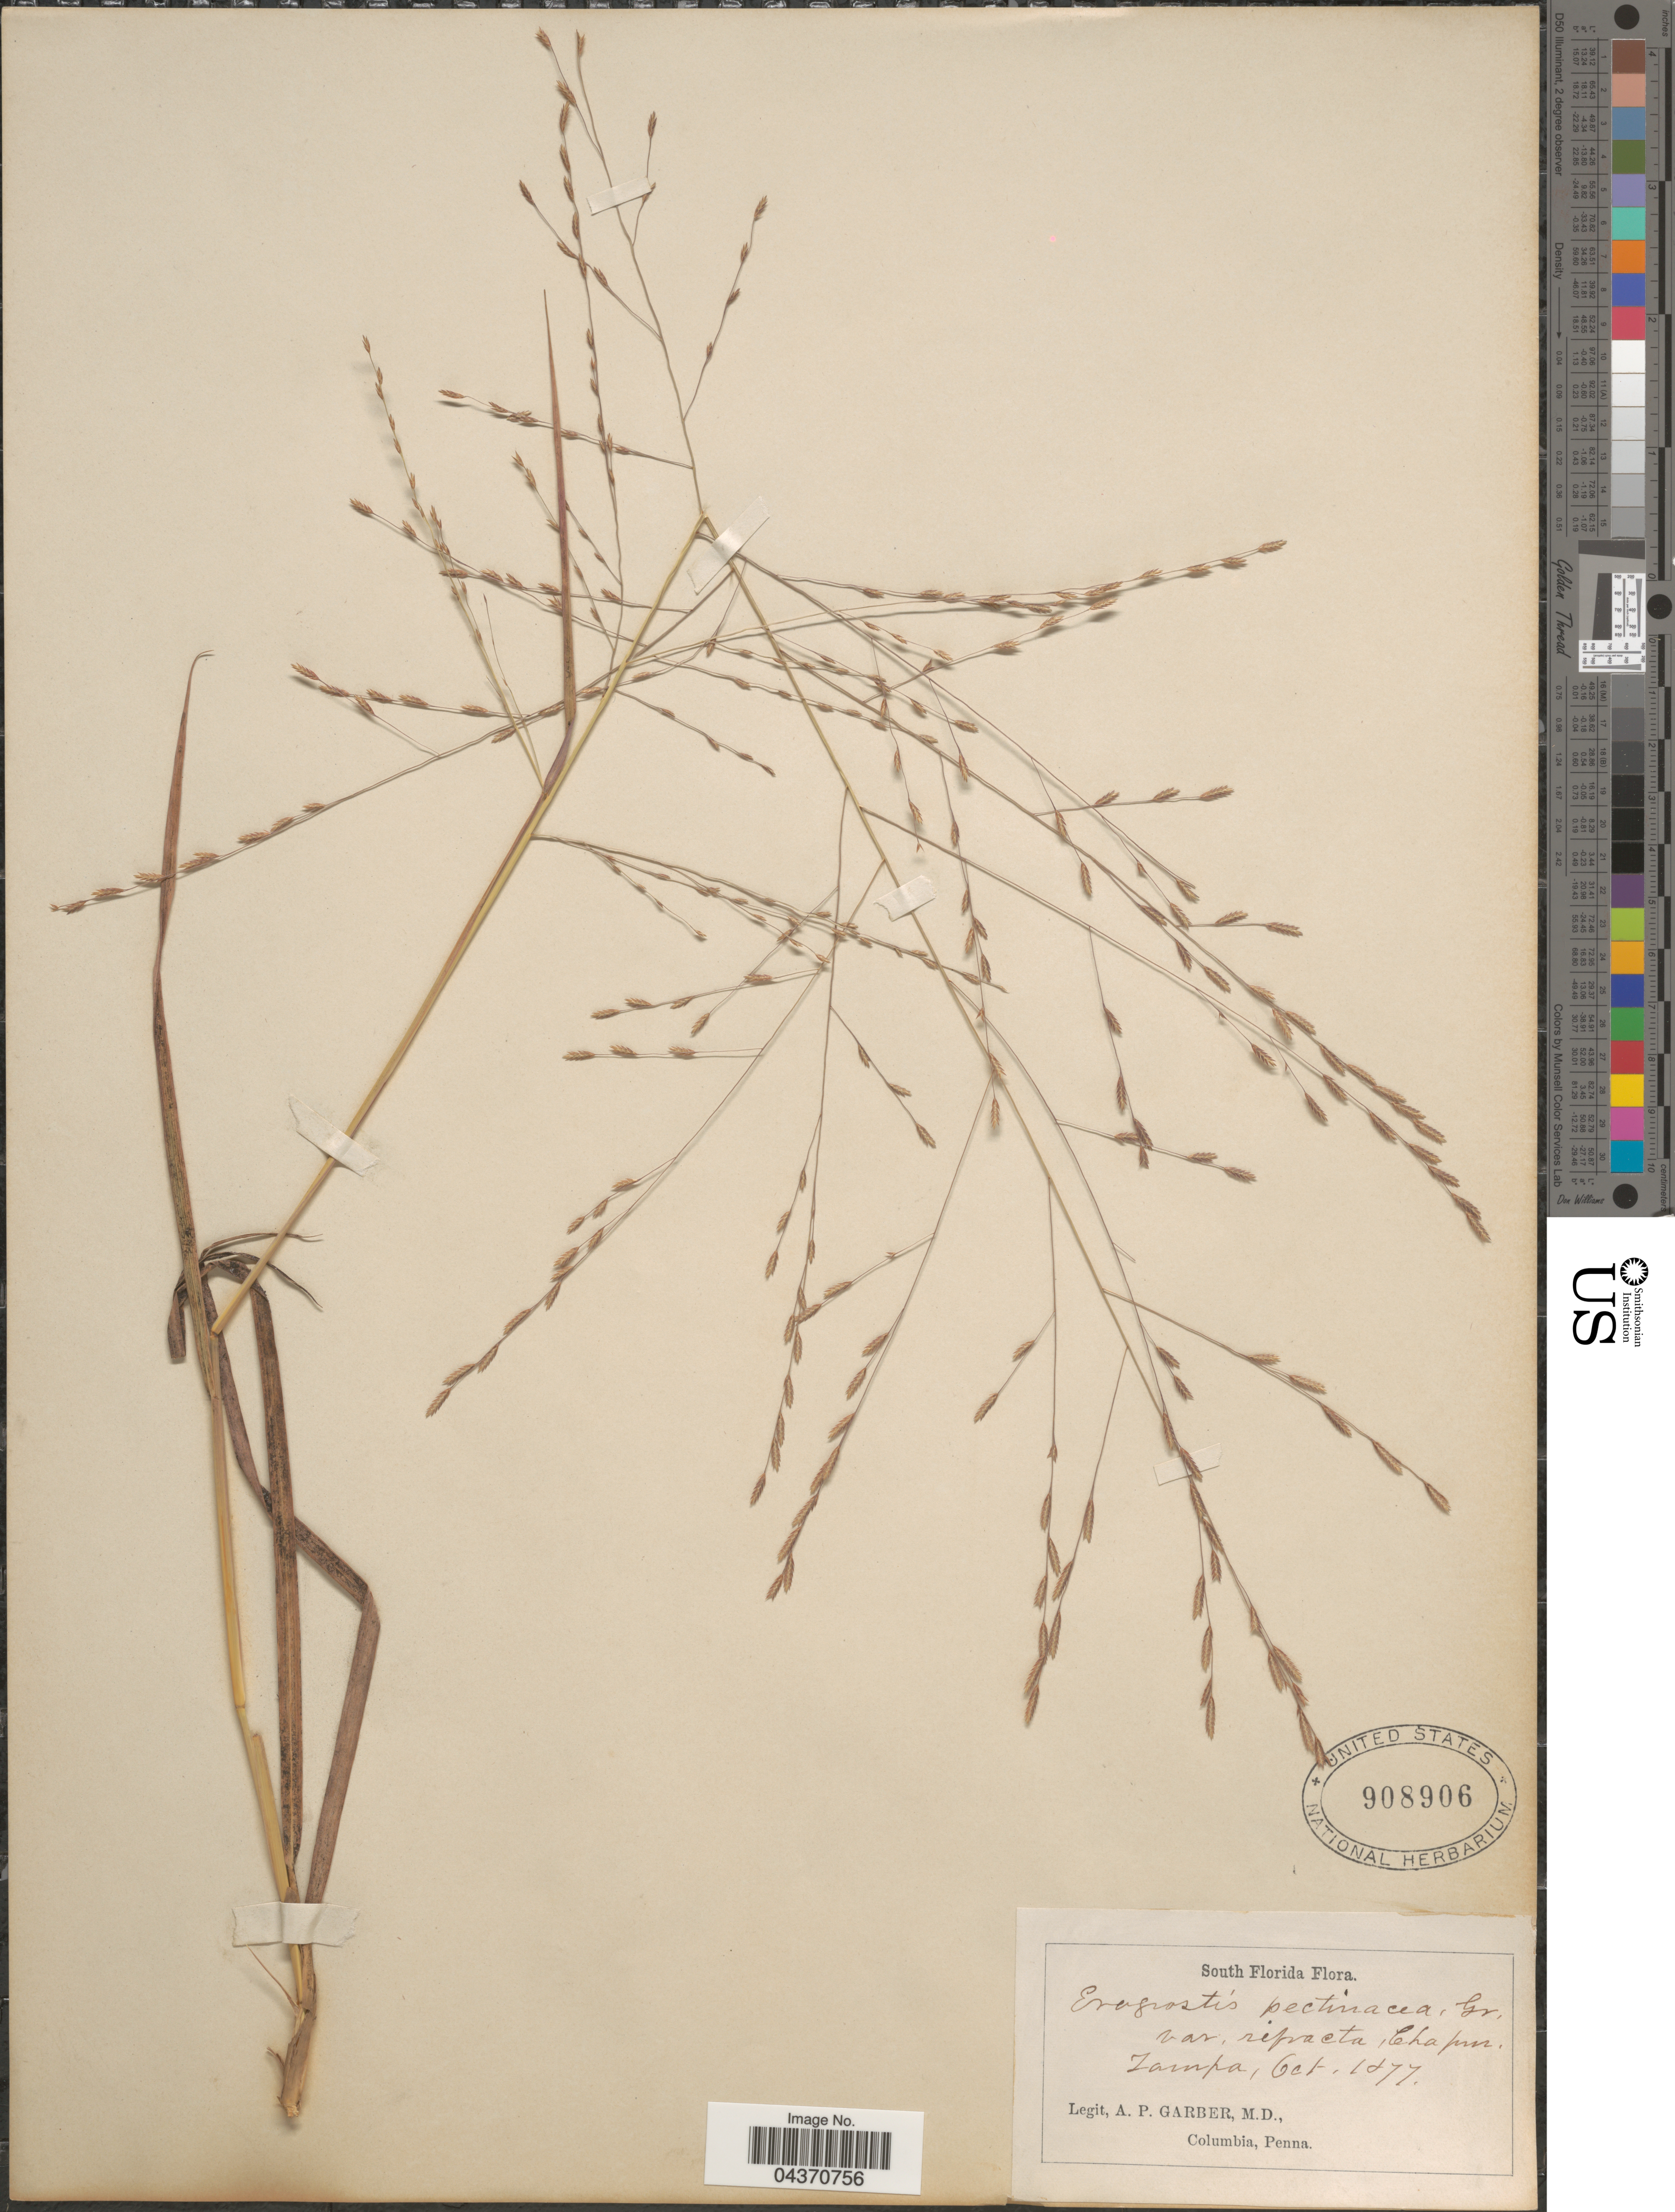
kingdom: Plantae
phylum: Tracheophyta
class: Liliopsida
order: Poales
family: Poaceae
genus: Eragrostis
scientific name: Eragrostis refracta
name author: (Muhl.) Scribn.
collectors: A. P. Garber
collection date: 1877-10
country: United States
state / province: Florida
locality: South Florida. Tampa.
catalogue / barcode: US 908906